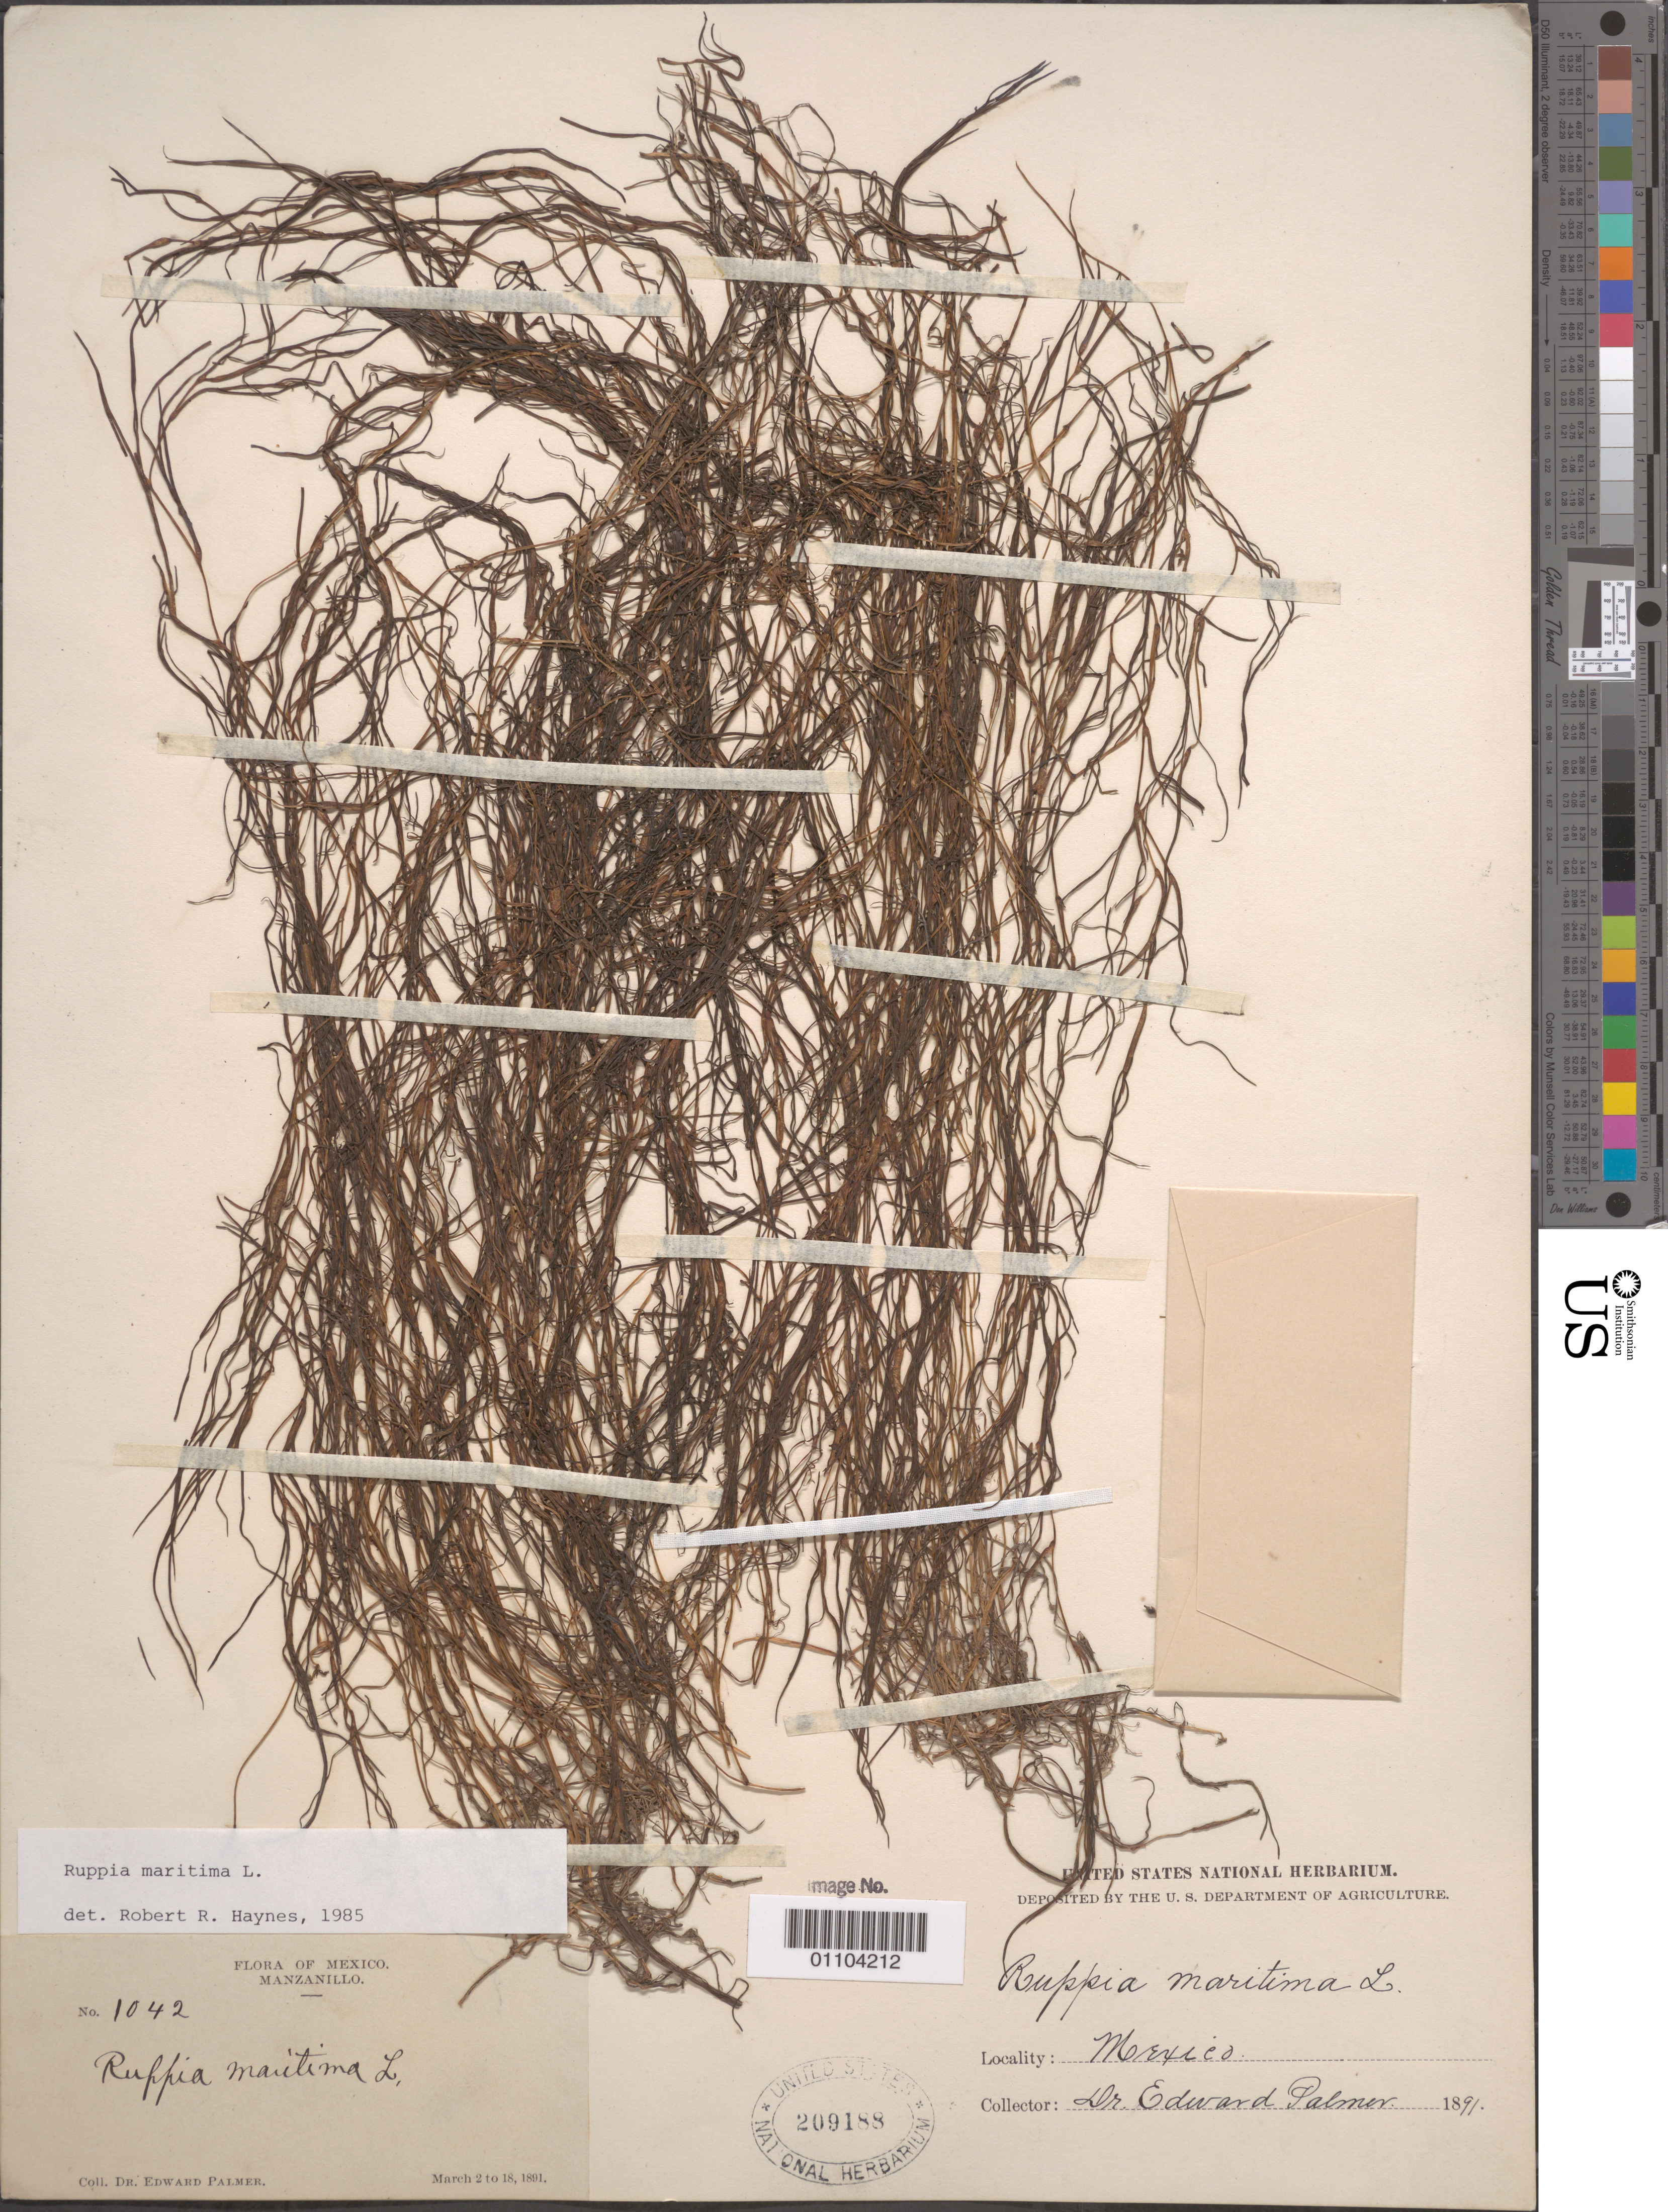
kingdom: Plantae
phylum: Tracheophyta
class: Liliopsida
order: Alismatales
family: Ruppiaceae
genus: Ruppia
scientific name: Ruppia maritima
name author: L.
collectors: E. Palmer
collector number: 1042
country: Mexico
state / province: Nayarit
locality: Manzanillo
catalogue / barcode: US 209188